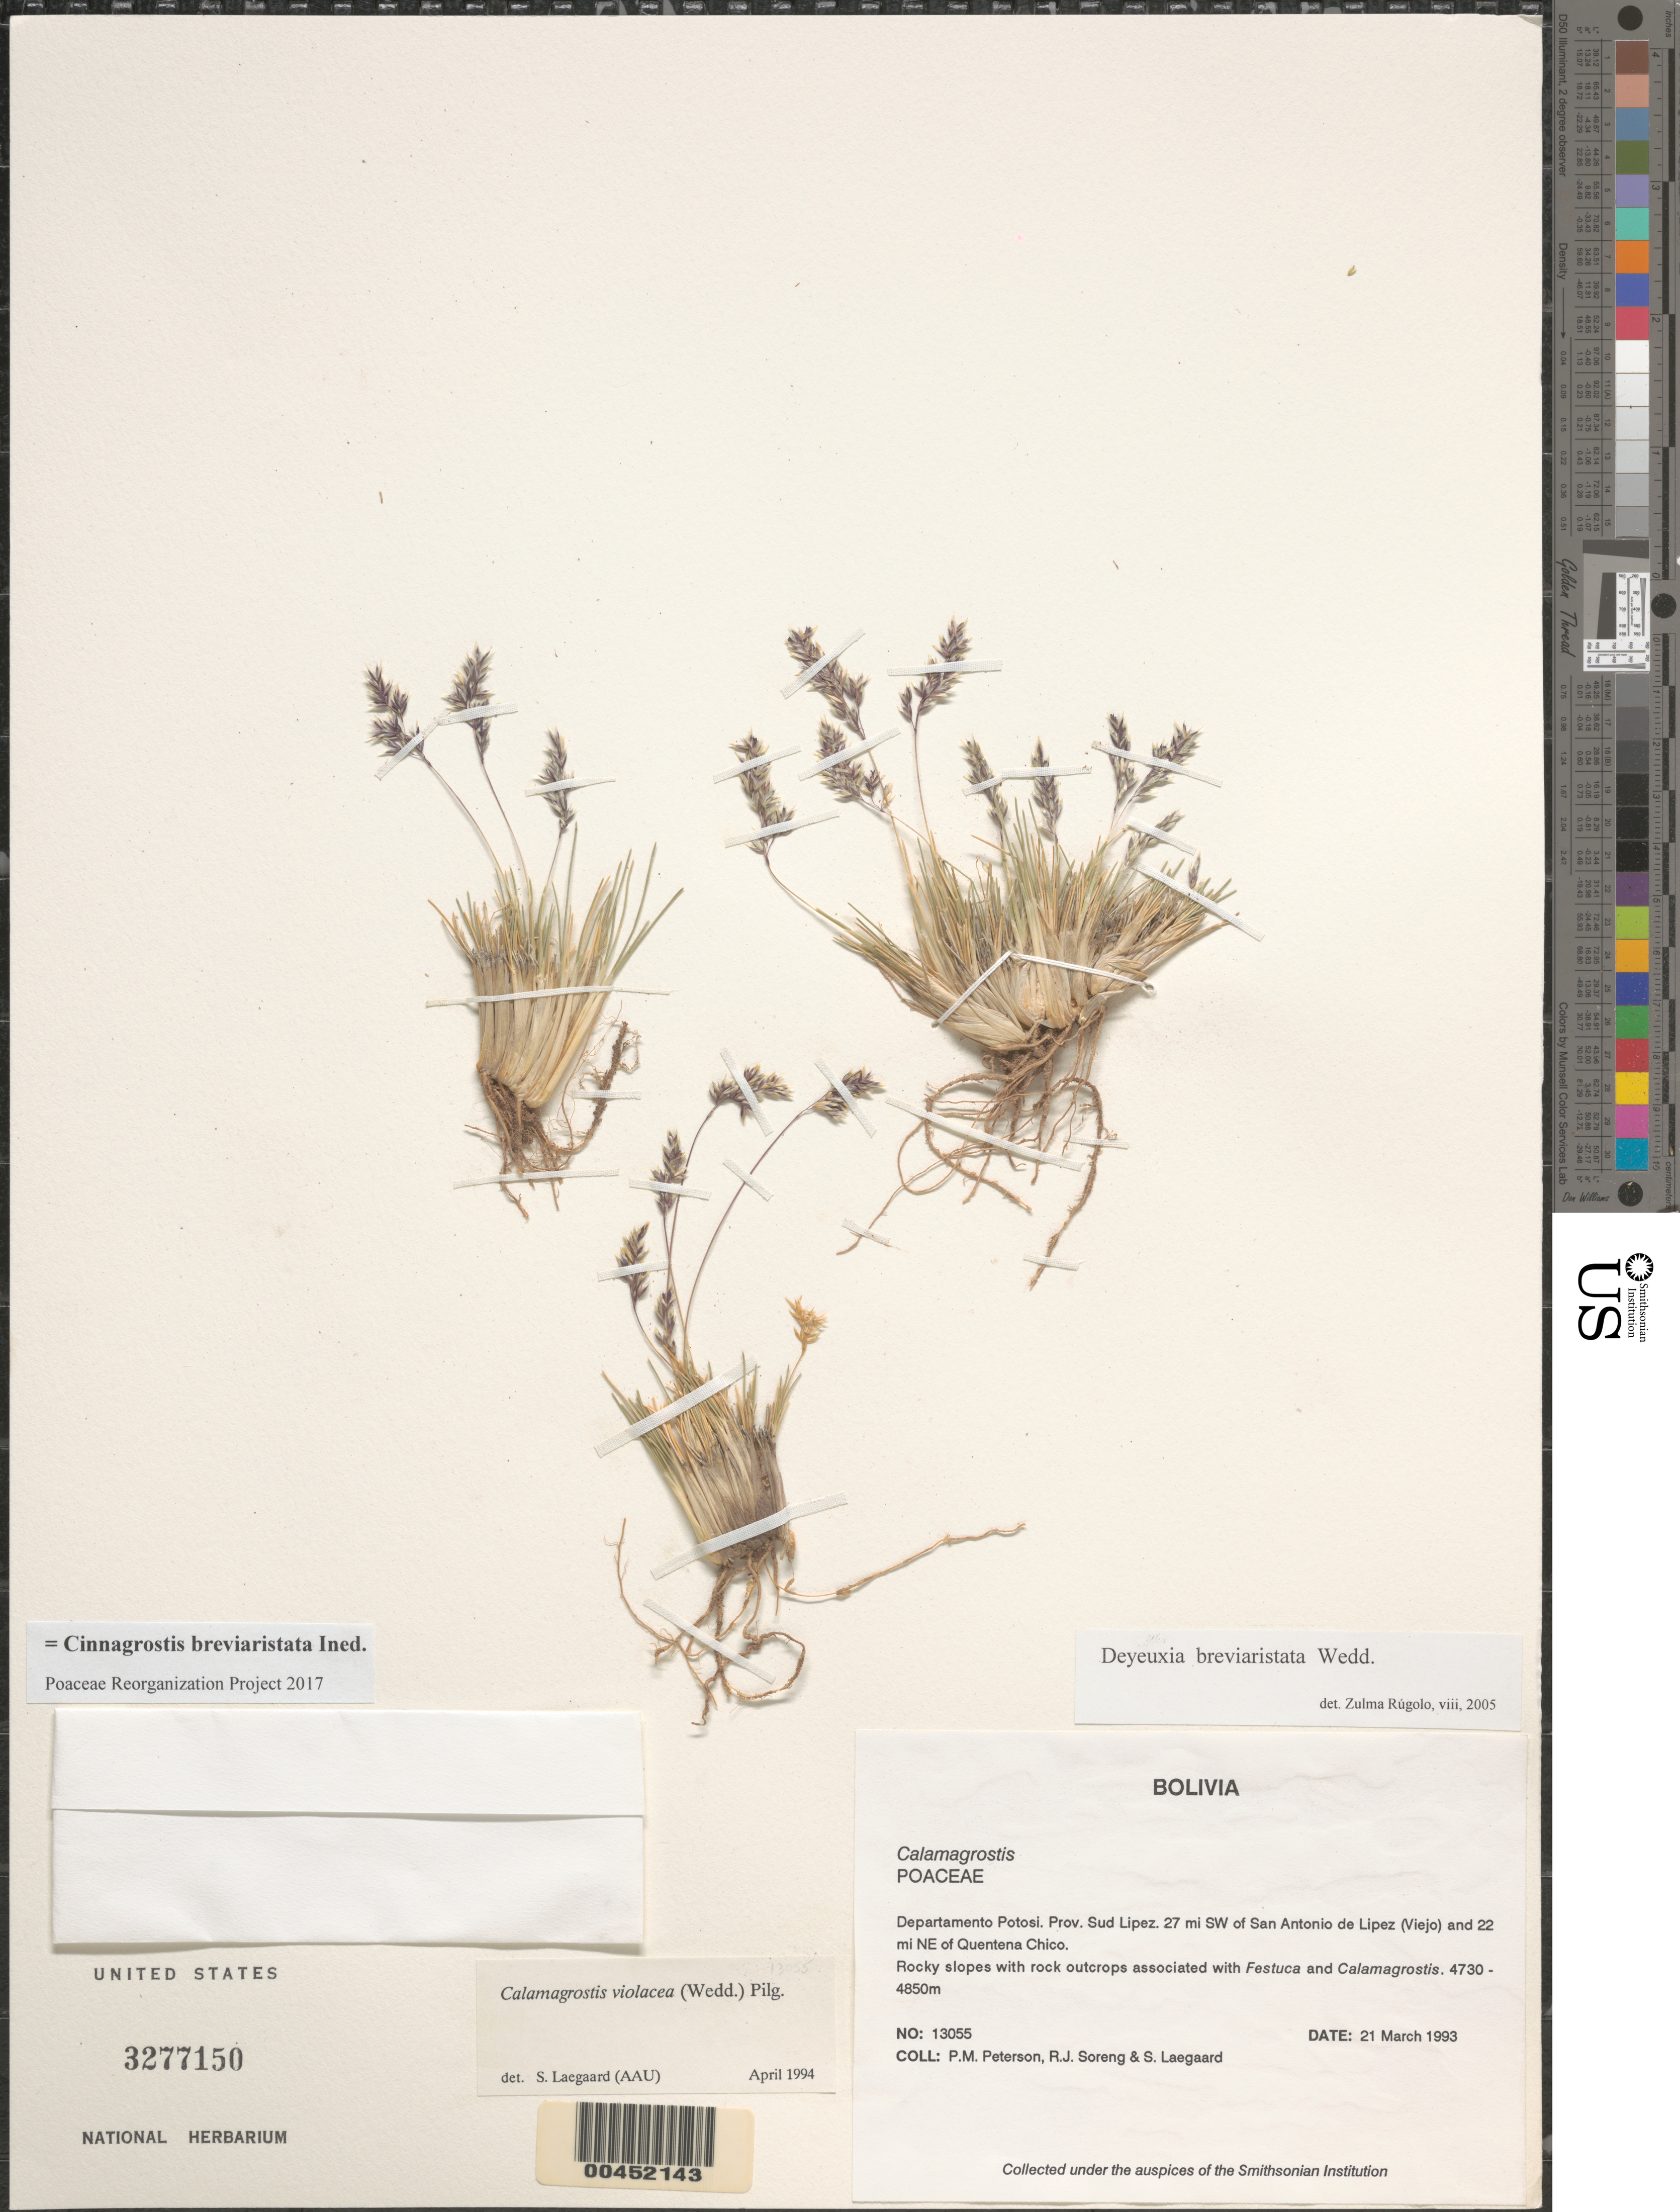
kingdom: Plantae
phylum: Tracheophyta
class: Liliopsida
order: Poales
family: Poaceae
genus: Cinnagrostis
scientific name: Cinnagrostis breviaristata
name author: (Wedd.) P.M. Peterson et al.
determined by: Poaceae Reorganization Project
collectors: P. M. Peterson, R. J. Soreng & S. Lægaard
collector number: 13055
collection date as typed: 21 Mar 1993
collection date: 1993-03-21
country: Bolivia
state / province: Potosí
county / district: Sud Lípez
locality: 27 mi SW of San Antonia de Lipez (Viejo) and 22 mi NE of Quentena Chico.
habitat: Rocky slopes with rock outcrops associated with Festuca and Calamagrostis.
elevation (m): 4730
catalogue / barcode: US 3277150